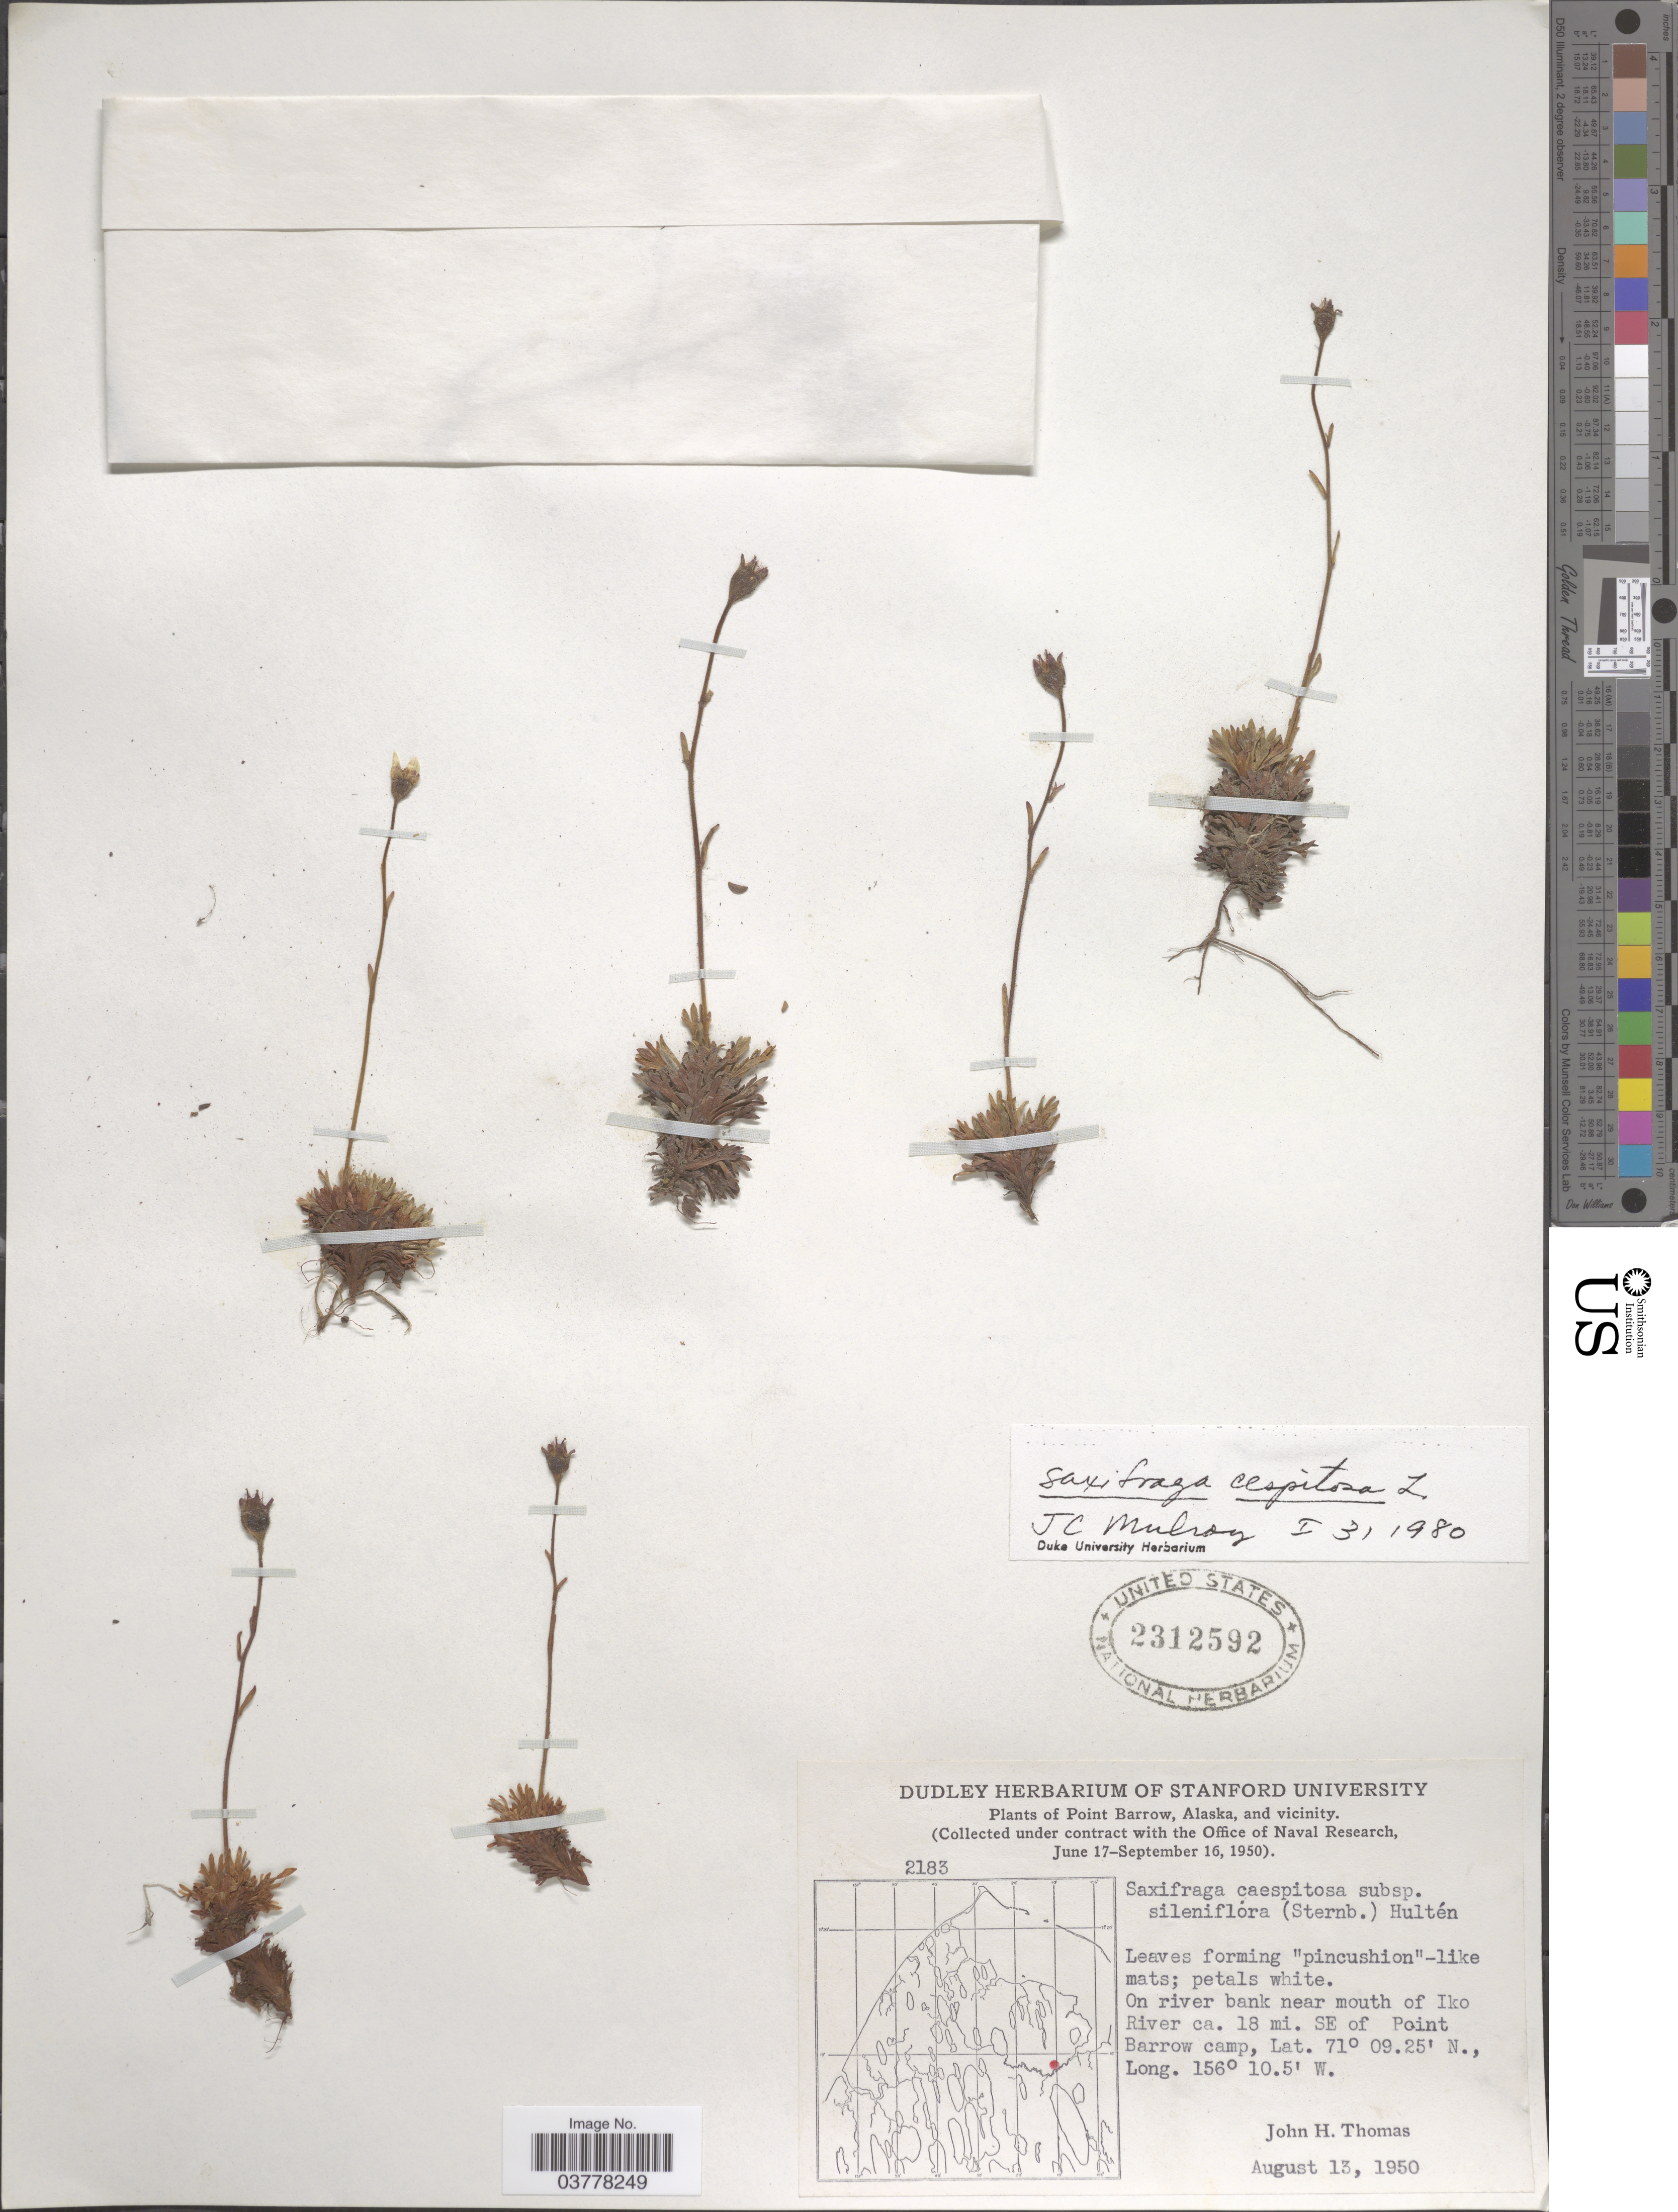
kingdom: Plantae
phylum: Tracheophyta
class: Magnoliopsida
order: Saxifragales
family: Saxifragaceae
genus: Saxifraga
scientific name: Saxifraga caespitosa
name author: L.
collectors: J. H. Thomas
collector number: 2183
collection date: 1950-08-13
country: United States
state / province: Alaska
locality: Point Barrow, Alaska, and vicinity. On river bank near mouth of Iko River ca. 18 mi. SE of Point Barrow camp.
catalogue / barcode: US 2312592